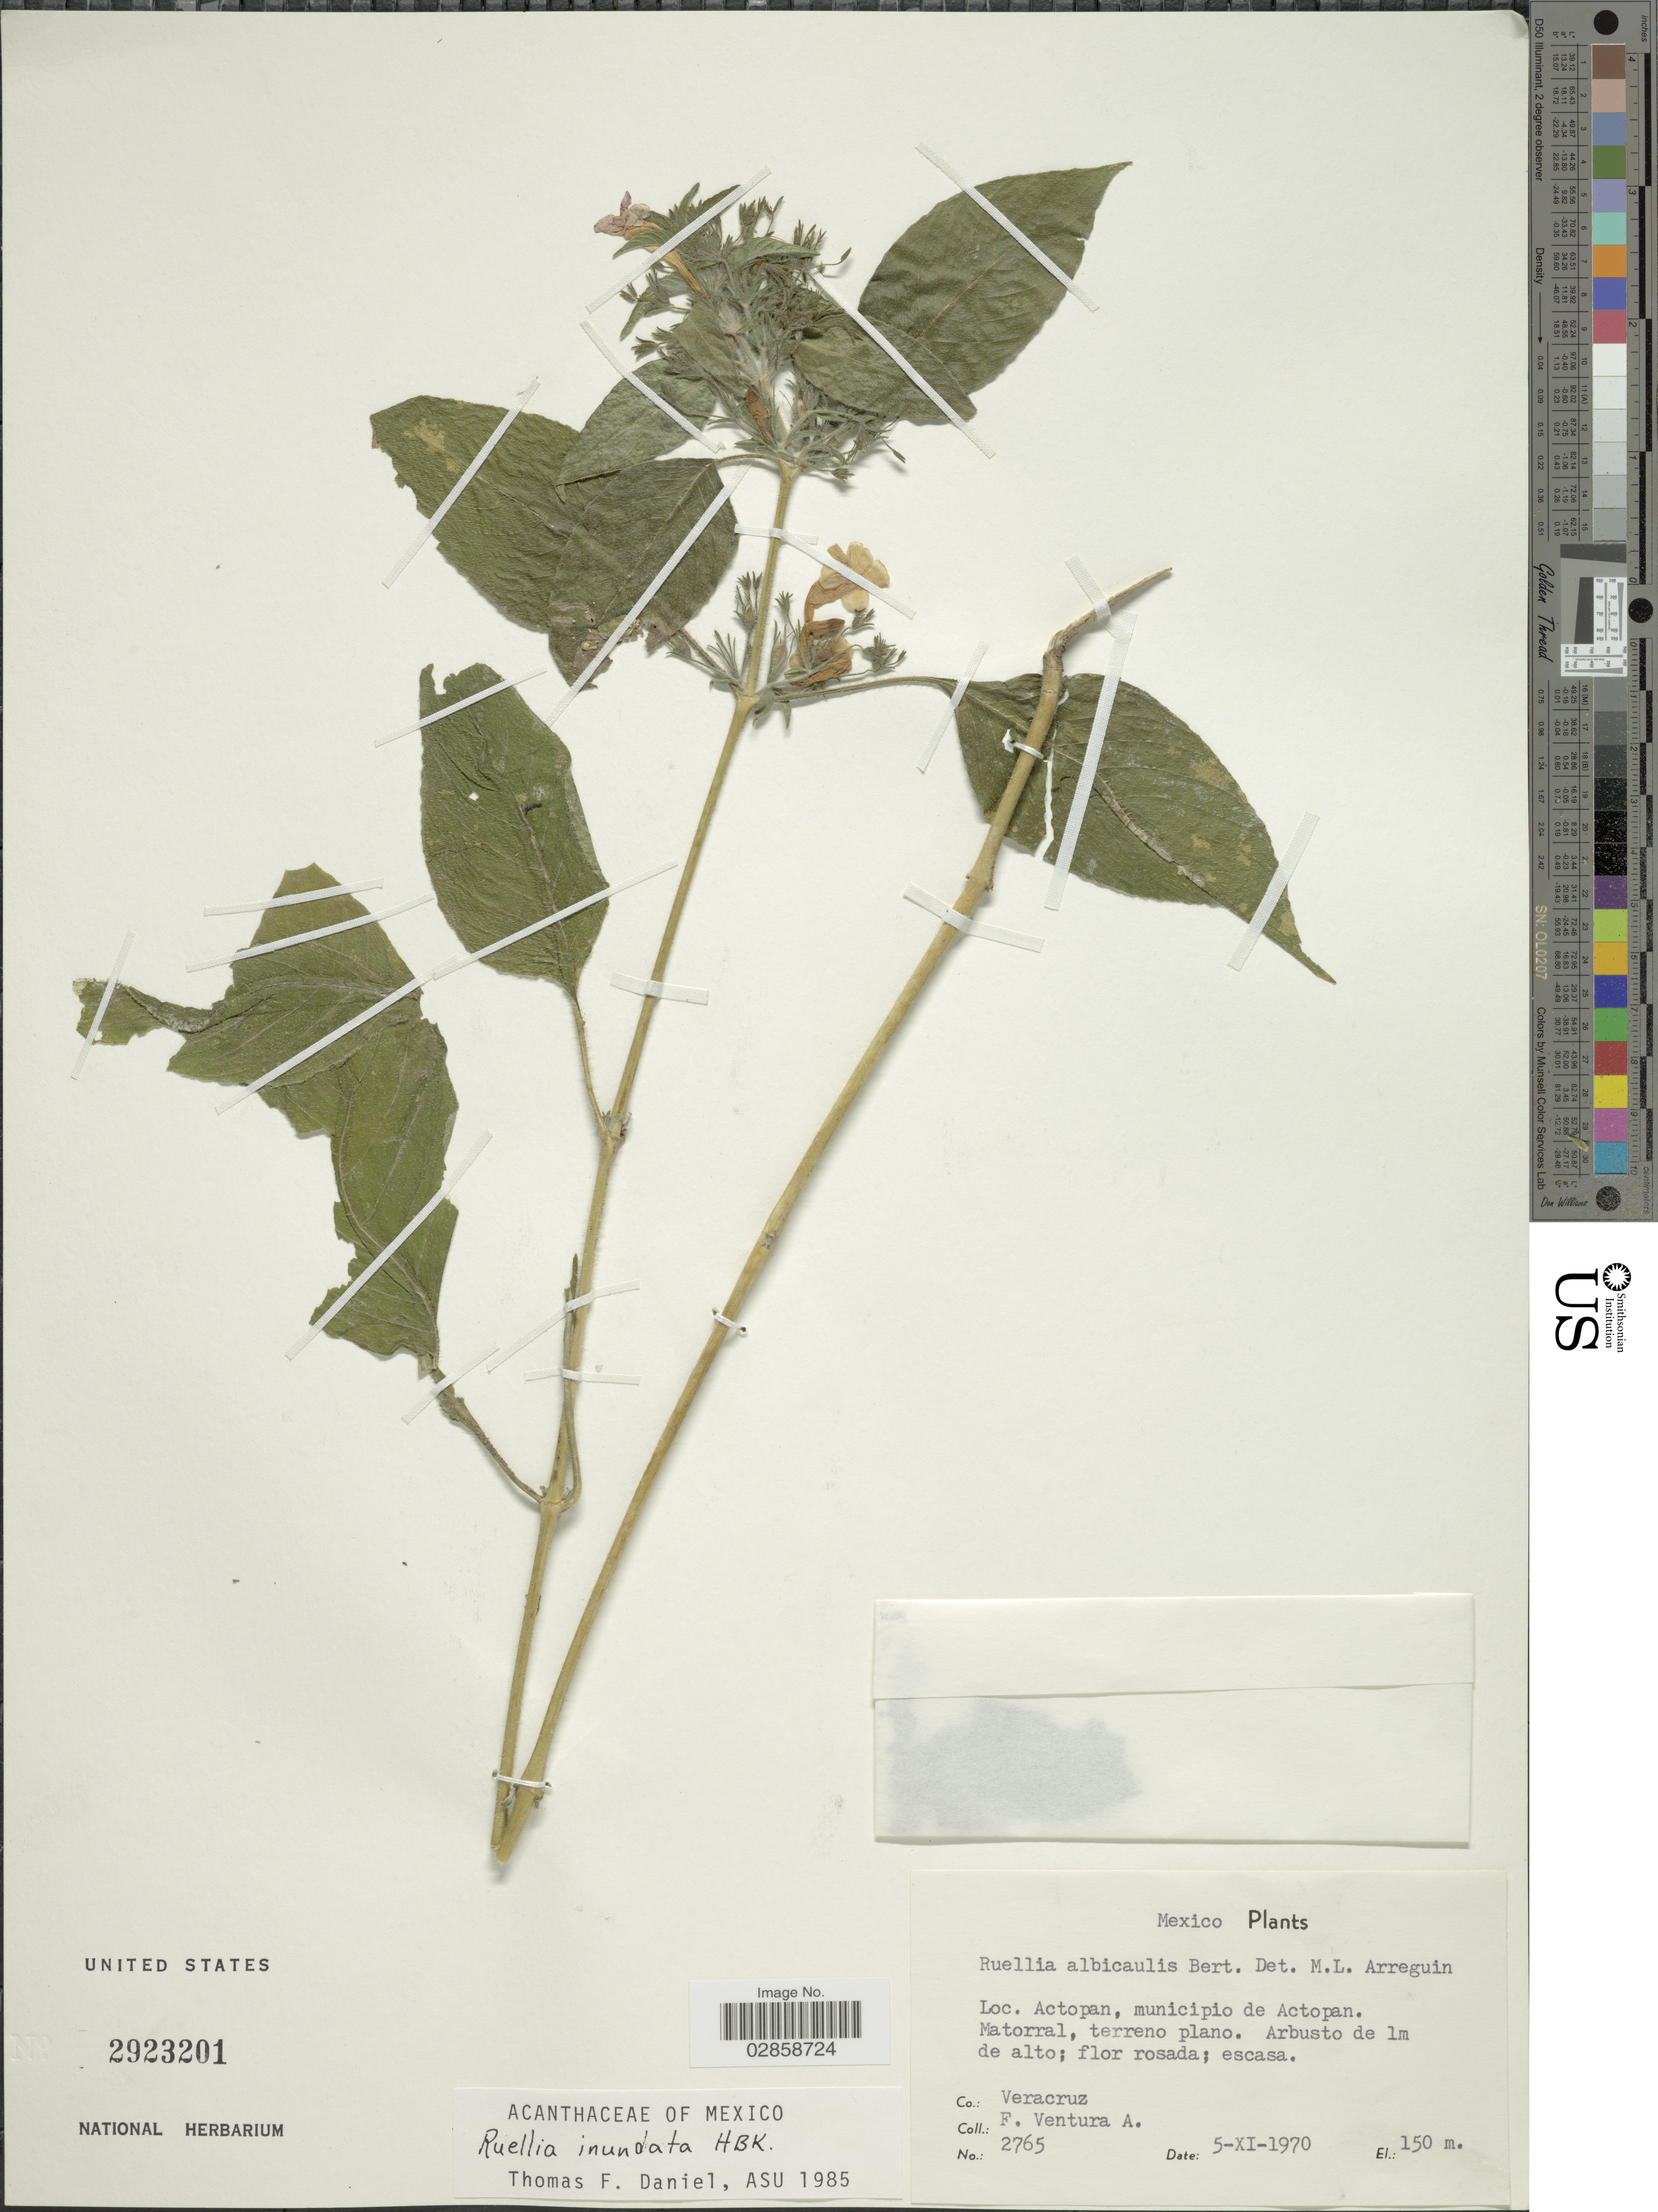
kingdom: Plantae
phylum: Tracheophyta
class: Magnoliopsida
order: Lamiales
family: Acanthaceae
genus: Ruellia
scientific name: Ruellia inundata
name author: Kunth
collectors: F. Ventura A.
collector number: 2765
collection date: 1970-11-05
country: Mexico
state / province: Veracruz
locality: Actopan, municipio de Actopan. Co.: Veracruz.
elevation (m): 150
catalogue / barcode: US 2923201